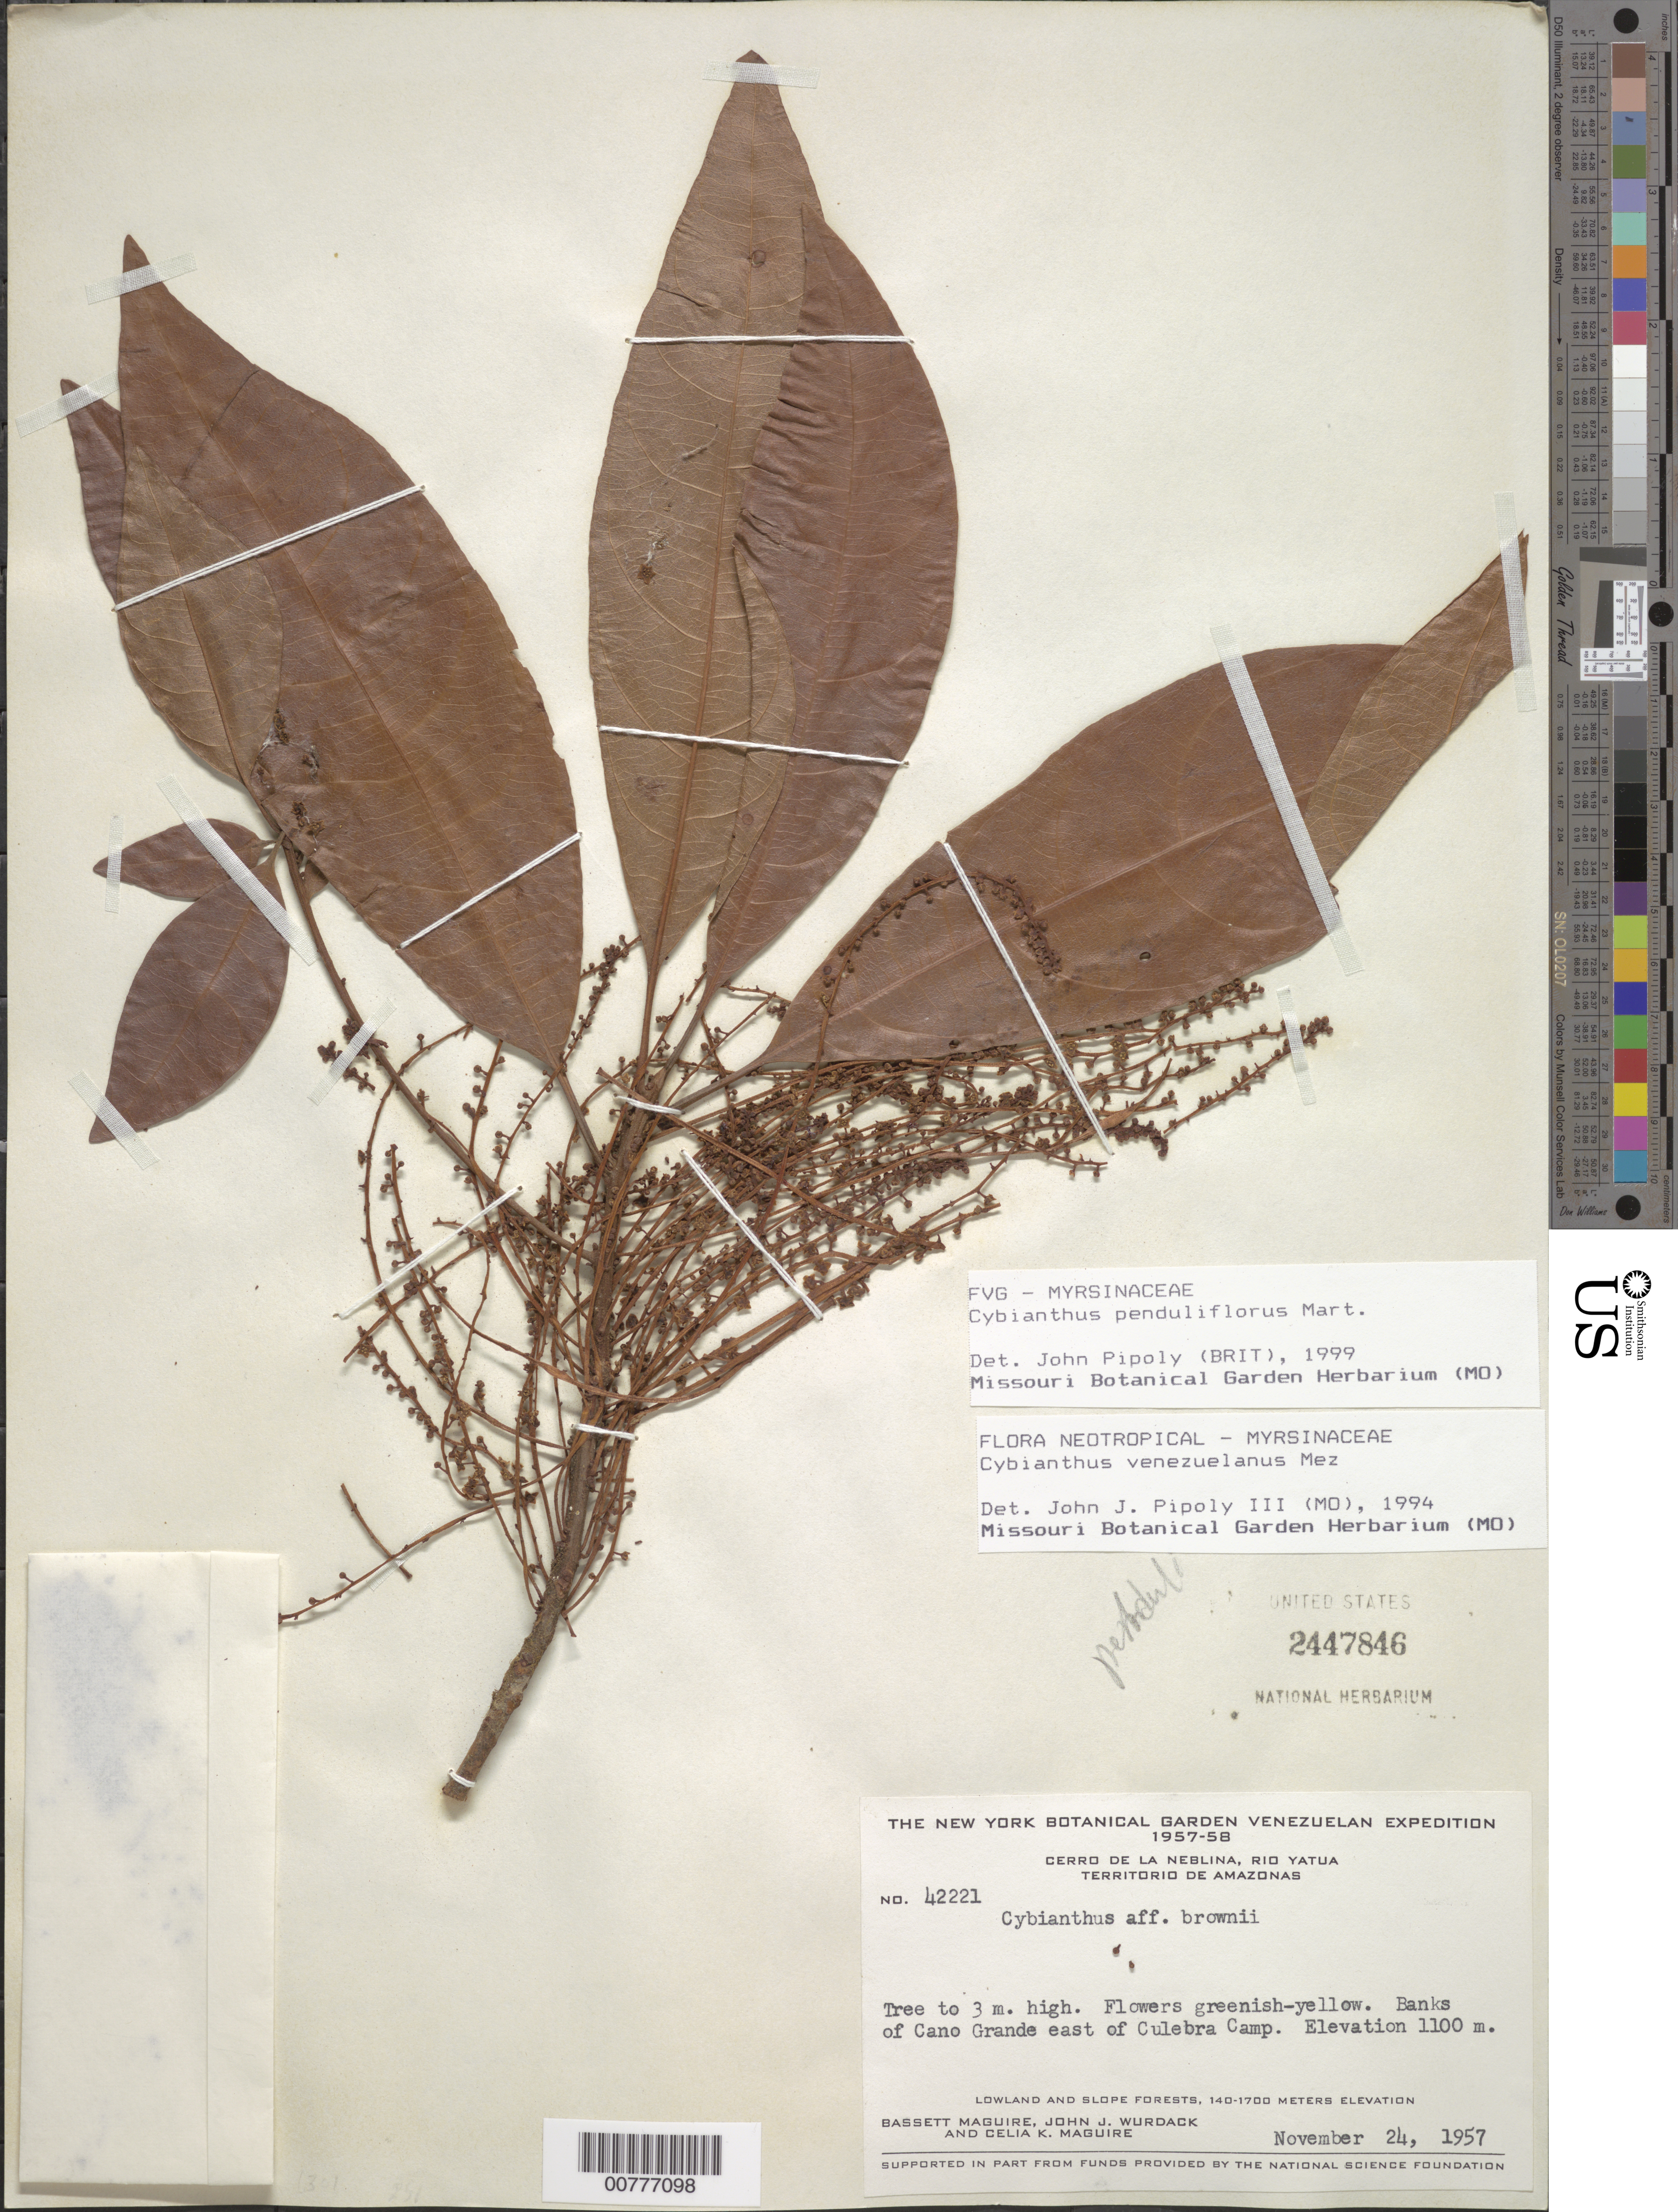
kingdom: Plantae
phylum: Tracheophyta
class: Magnoliopsida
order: Ericales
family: Primulaceae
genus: Cybianthus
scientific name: Cybianthus penduliflorus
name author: Mart.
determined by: Pipoly, J. J., III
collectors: B. Maguire, J. J. Wurdack & C. K. Maguire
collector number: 42221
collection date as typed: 24-Nov-57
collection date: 1957-11-24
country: Venezuela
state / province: Amazonas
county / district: Río Negro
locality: Cerro de la Neblina, Río Yatua, along Cañon Grande, E of Cumbre Camp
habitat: Banks of Caño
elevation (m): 1100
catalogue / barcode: US 2447846